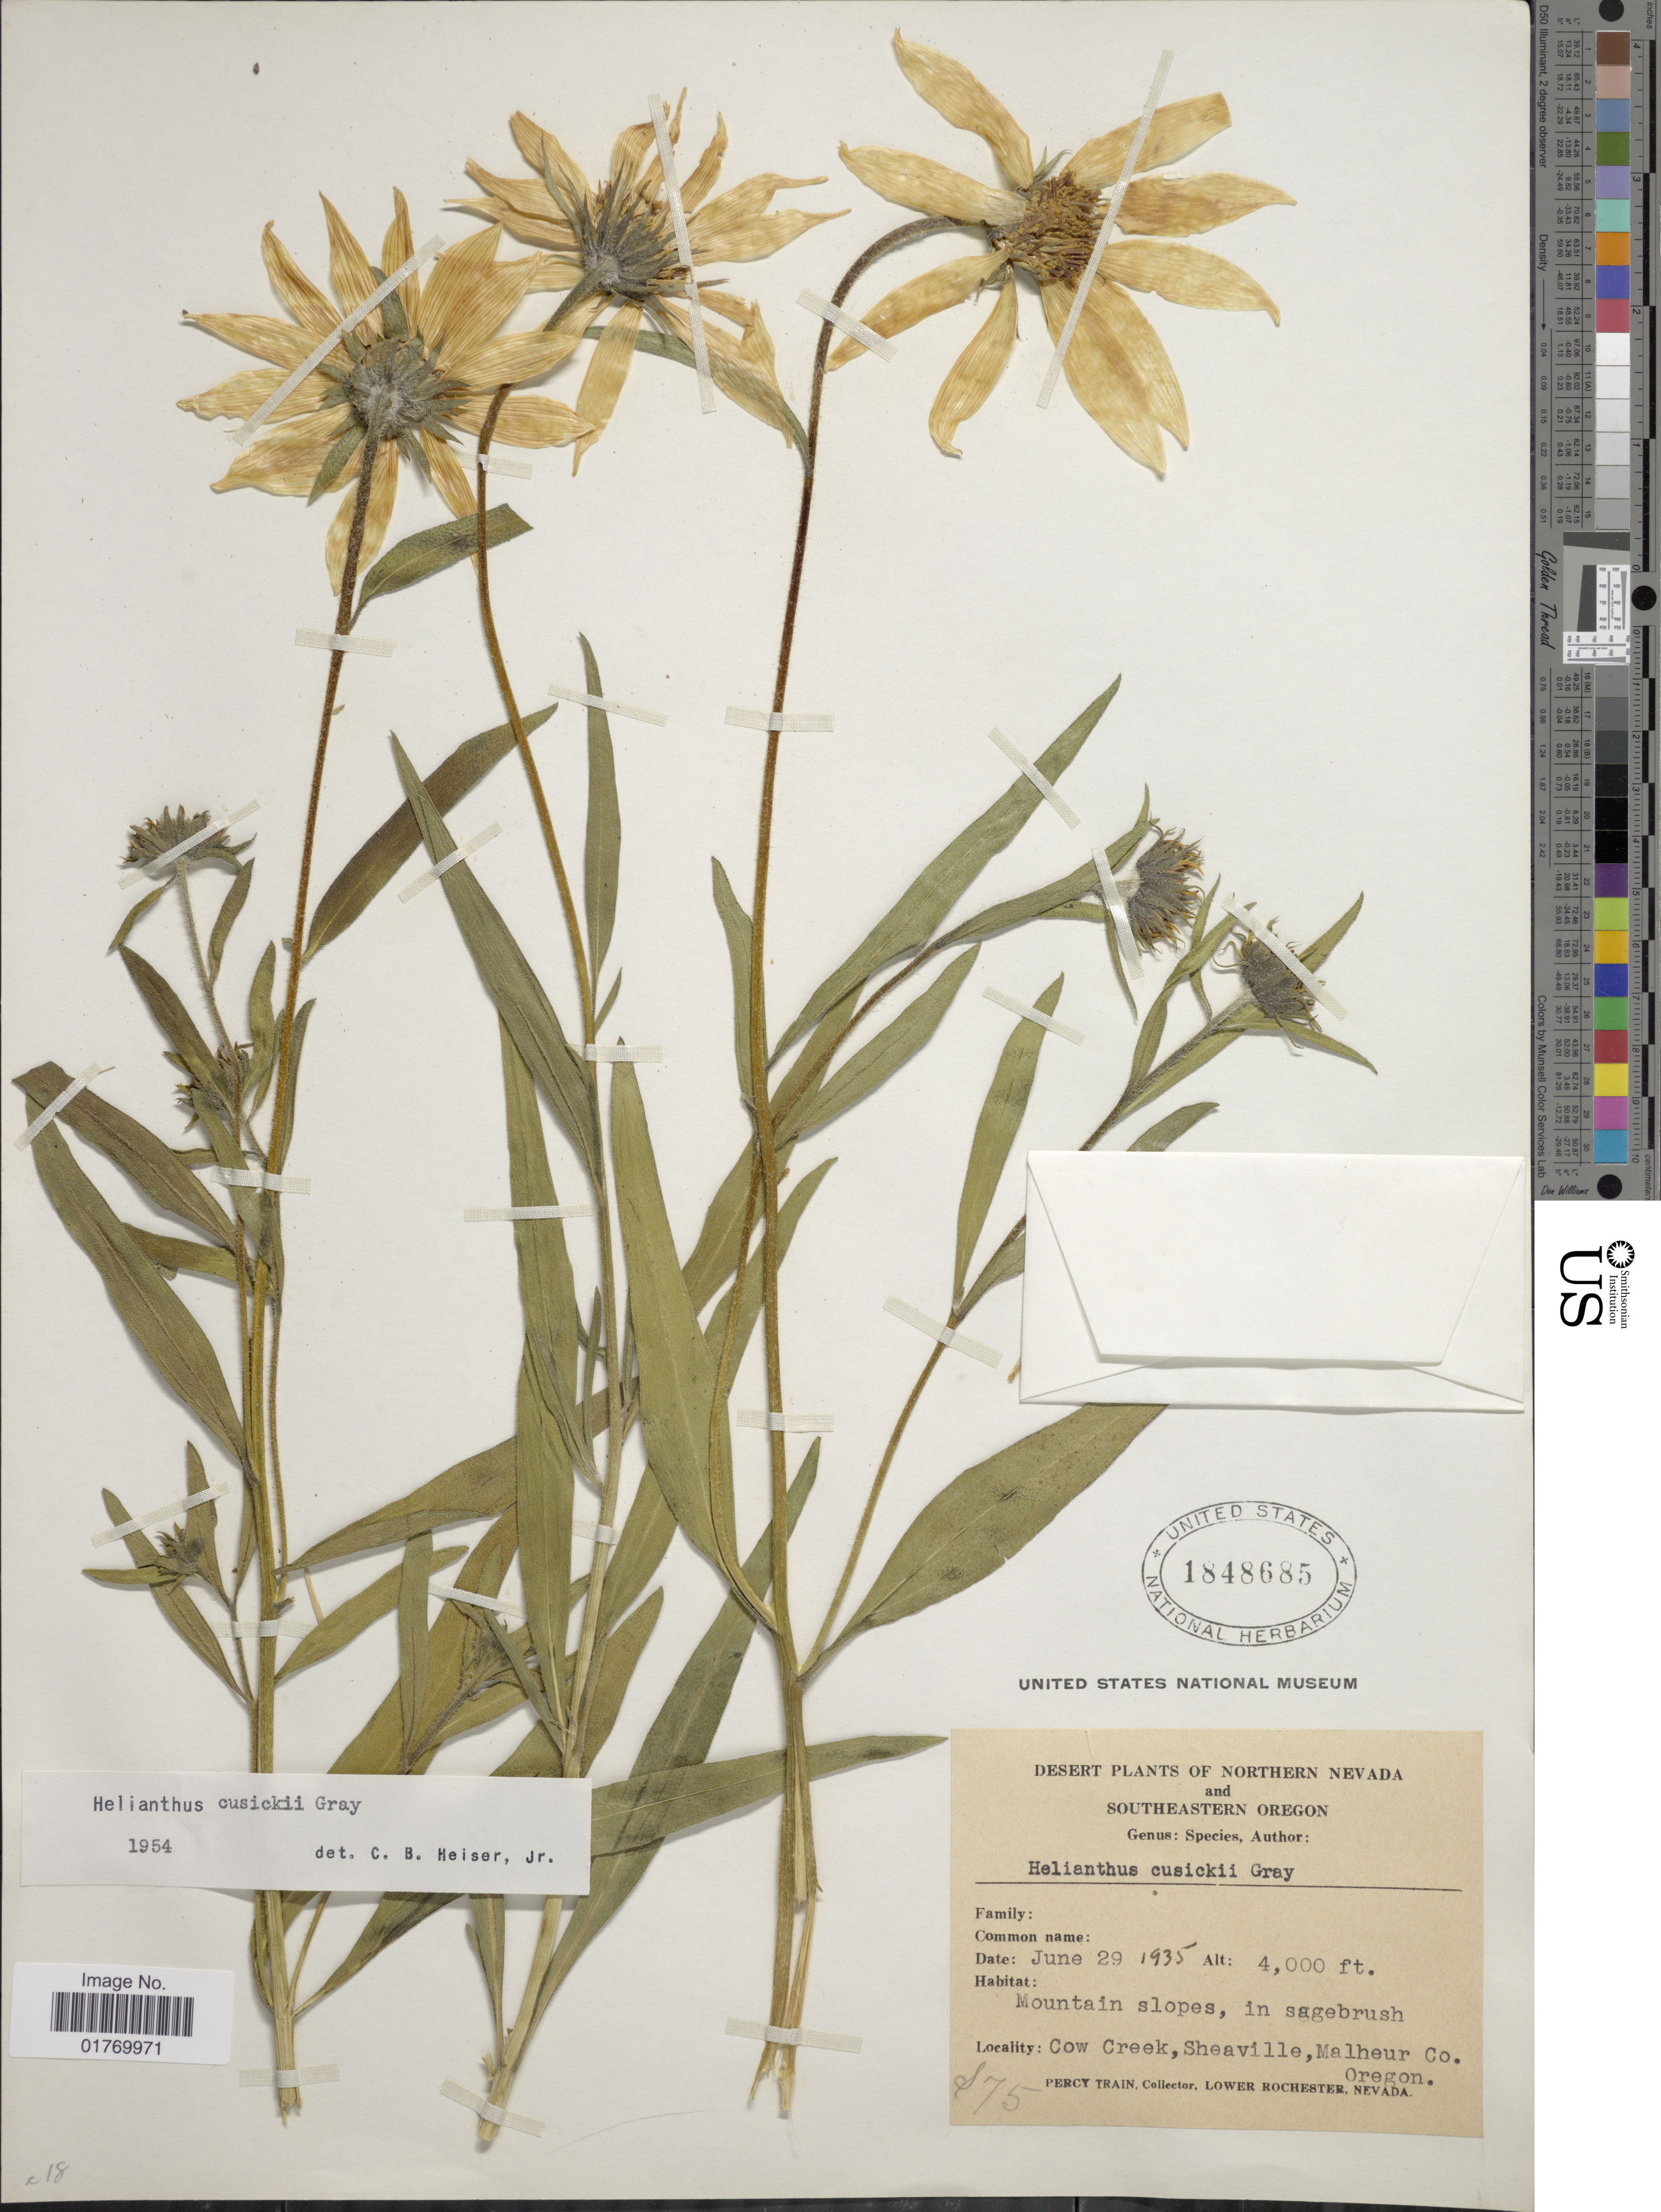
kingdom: Plantae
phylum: Tracheophyta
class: Magnoliopsida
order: Asterales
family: Asteraceae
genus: Helianthus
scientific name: Helianthus cusickii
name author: A. Gray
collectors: P. Train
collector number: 875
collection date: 1935-06-29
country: United States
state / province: Oregon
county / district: Malheur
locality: Cow Creek, Sheaville, Malheur Co., Oregon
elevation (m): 1219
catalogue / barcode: US 1848685